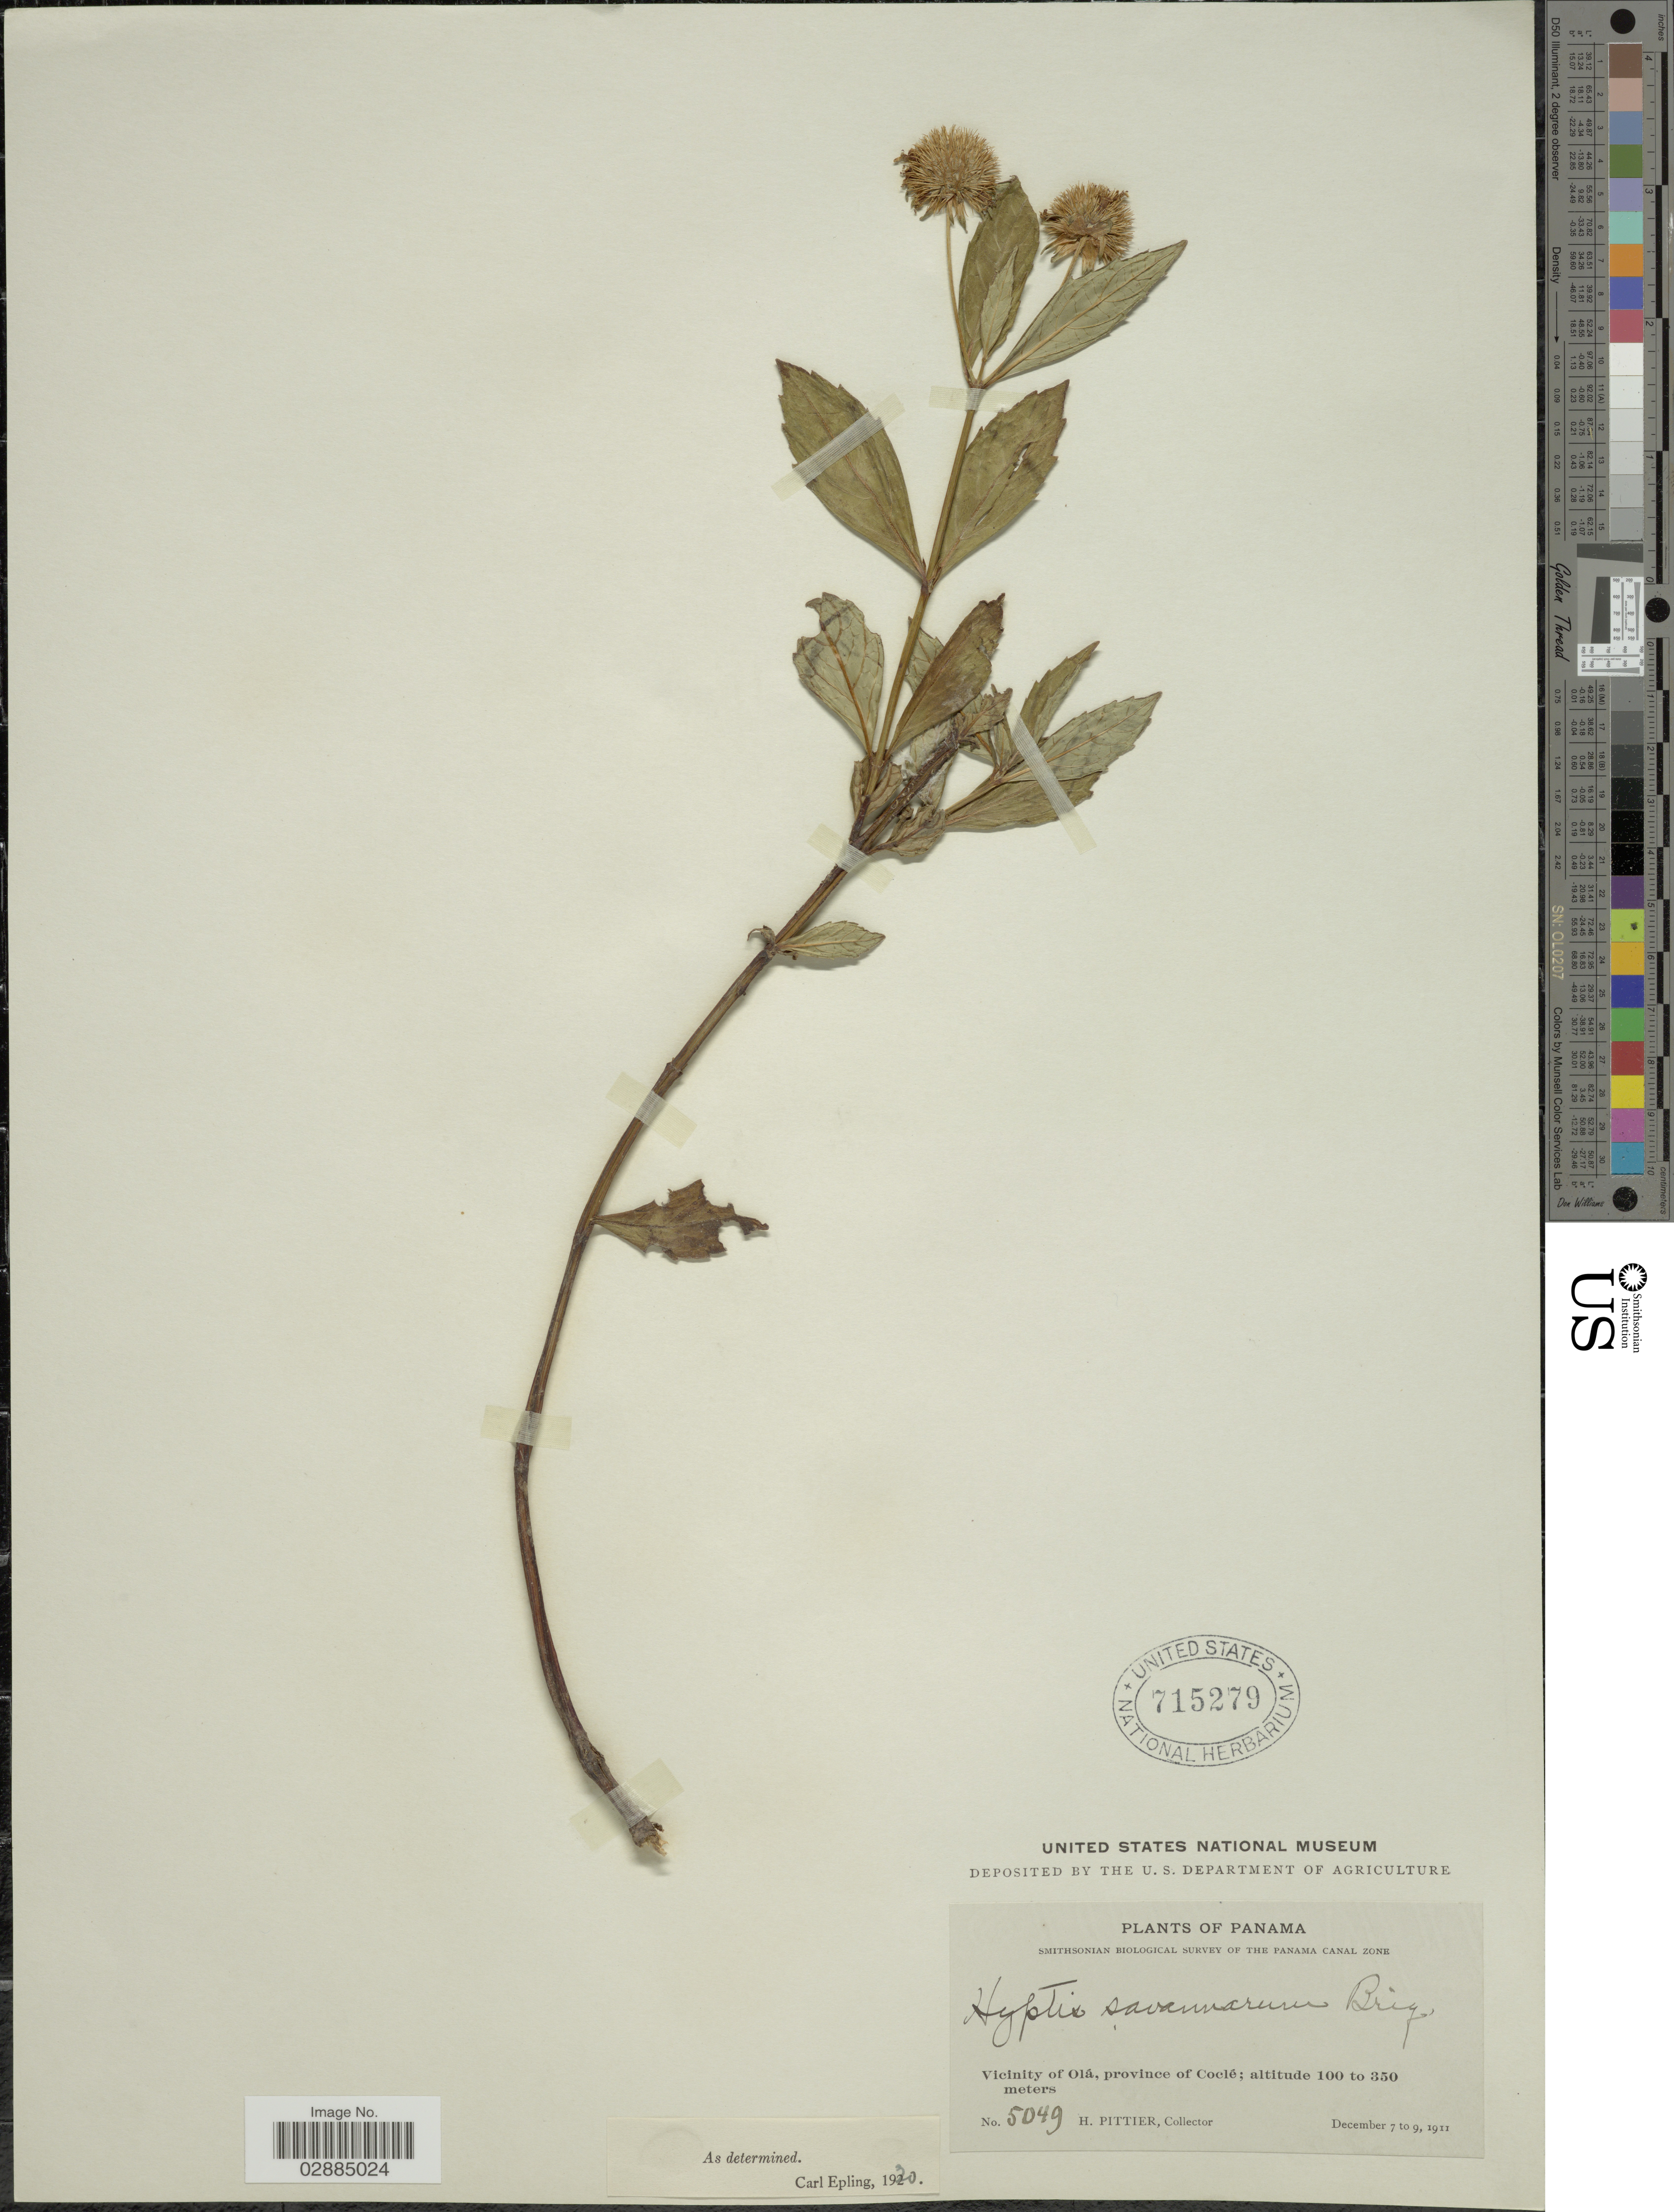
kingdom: Plantae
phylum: Tracheophyta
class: Magnoliopsida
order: Lamiales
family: Lamiaceae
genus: Hyptis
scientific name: Hyptis savannarum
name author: Briq.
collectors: H. F. Pittier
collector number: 5049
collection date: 1911-12-07/1911-12-09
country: Panama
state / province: Coclé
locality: Vicinity of Olá, province of Coclé.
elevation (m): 100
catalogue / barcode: US 715279